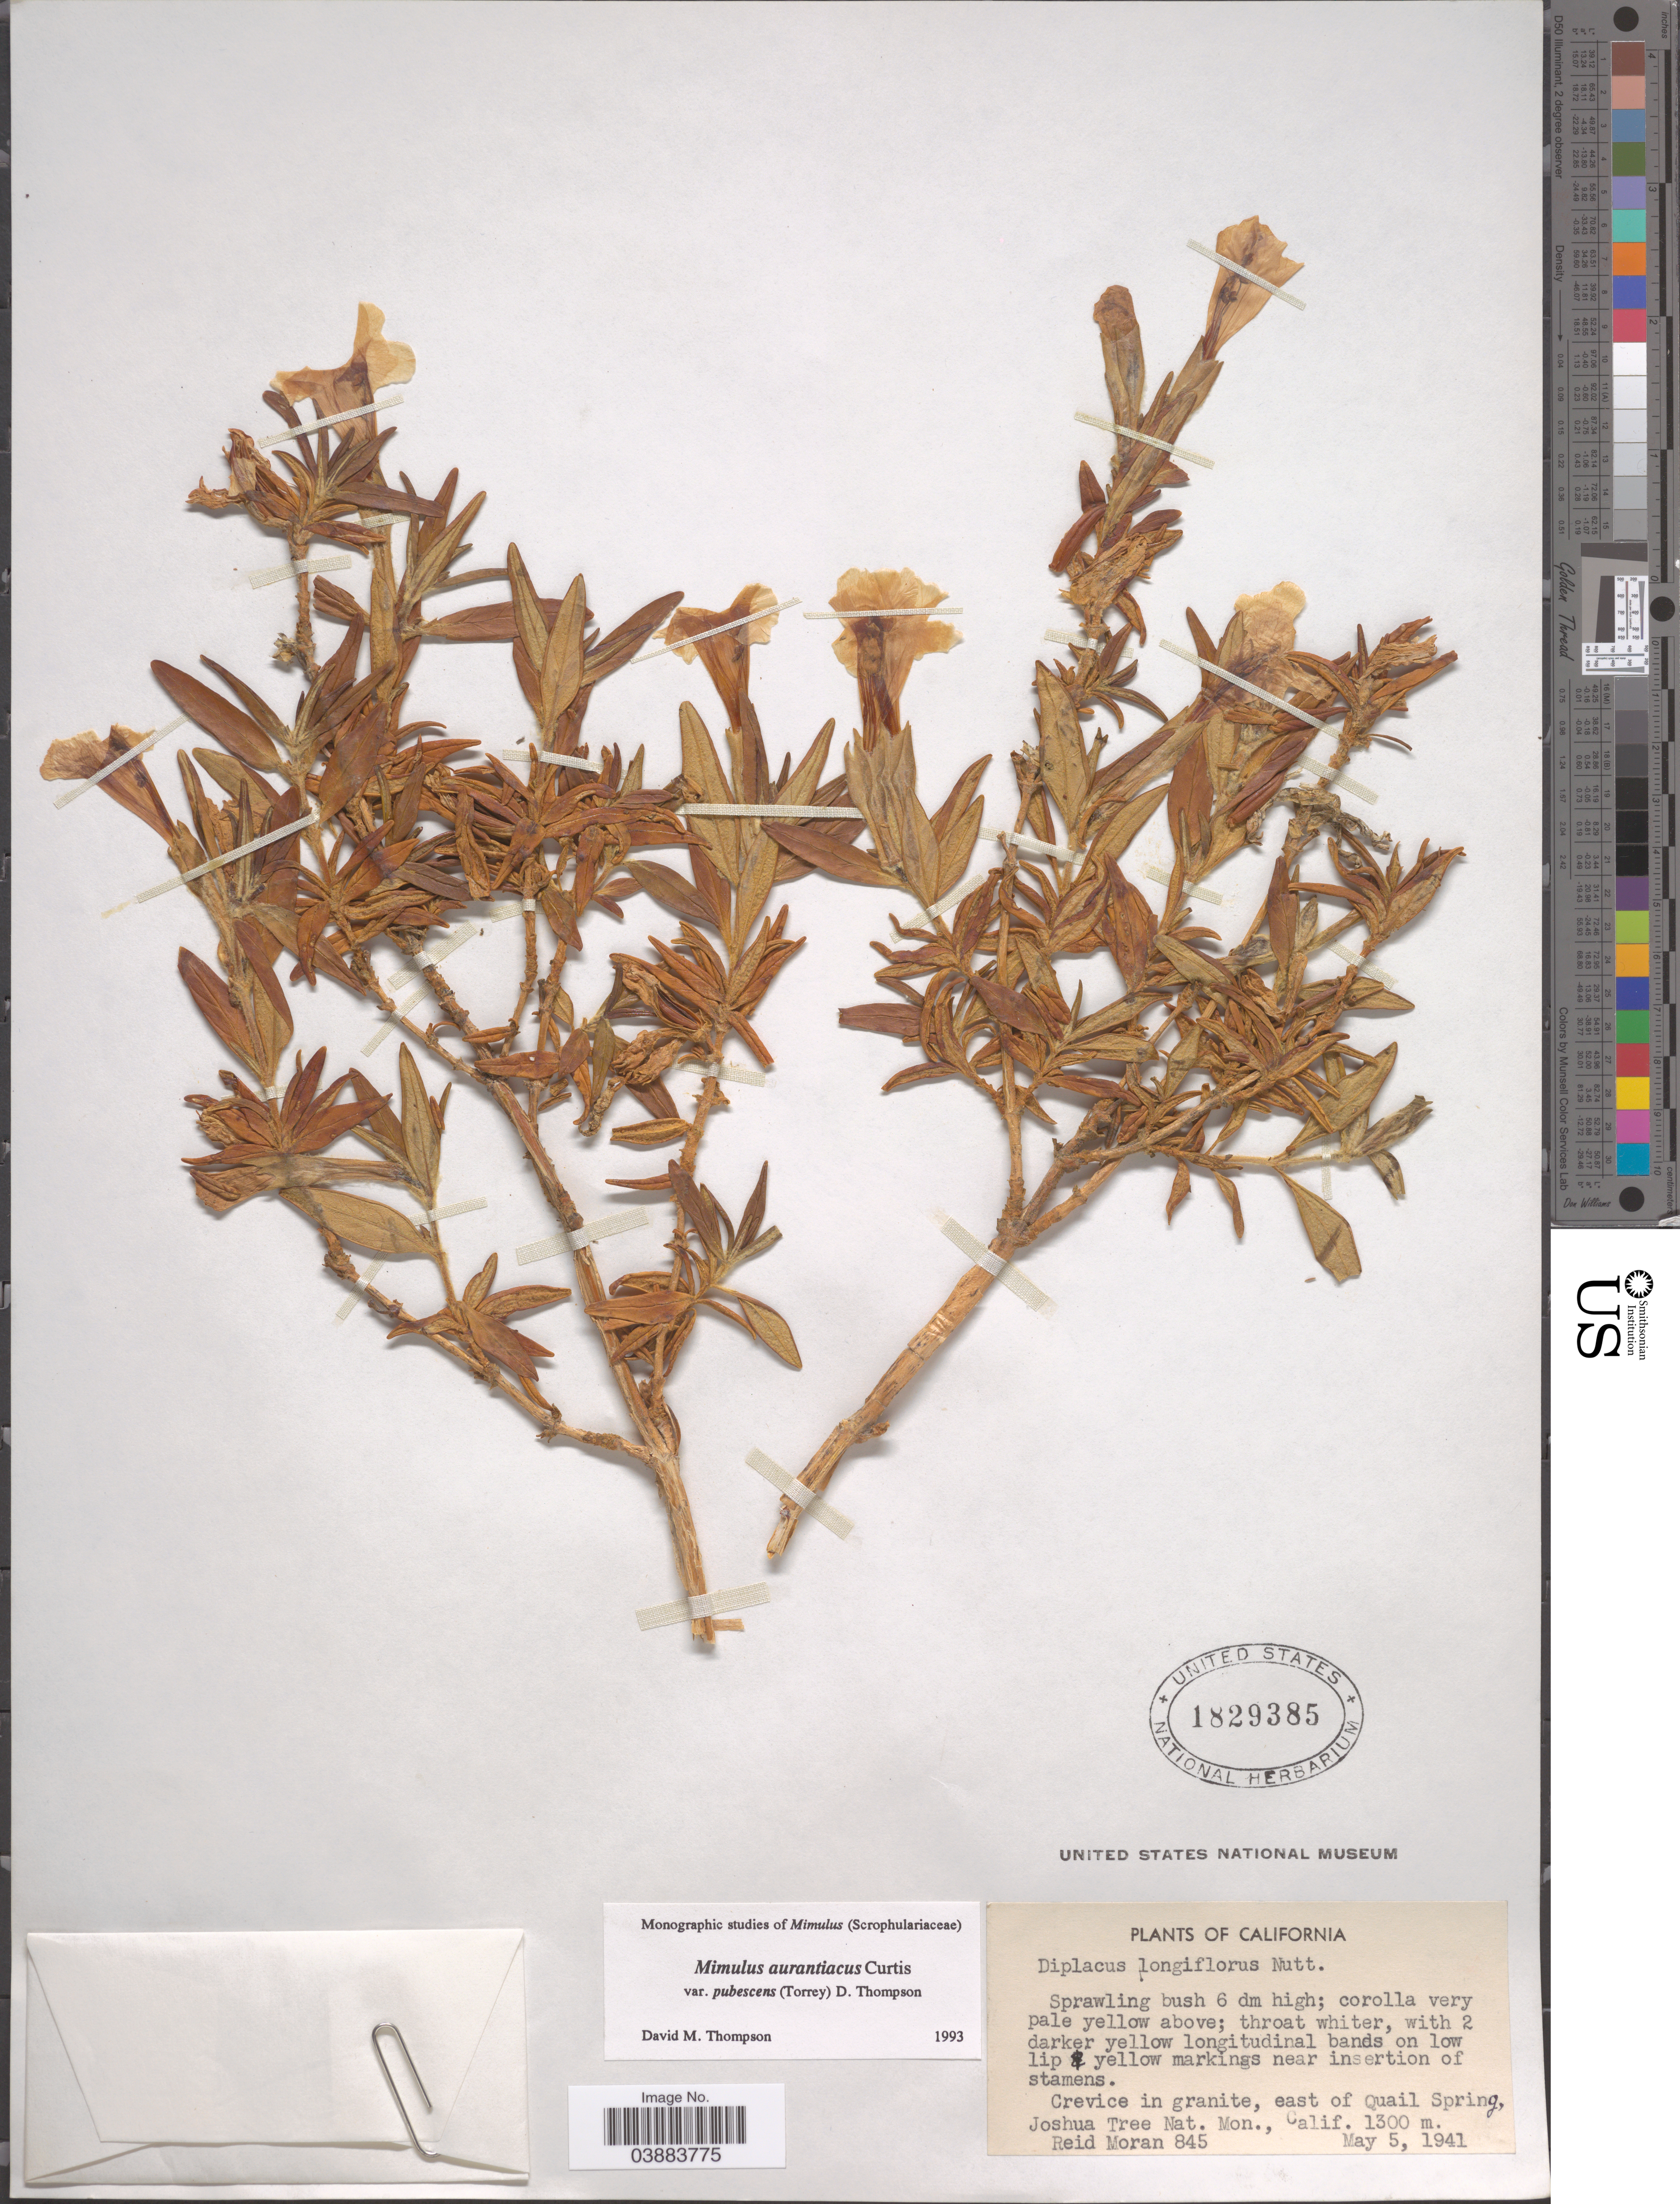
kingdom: Plantae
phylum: Tracheophyta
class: Magnoliopsida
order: Lamiales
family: Phrymaceae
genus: Diplacus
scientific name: Diplacus aurantiacus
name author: (Curtis) Jeps.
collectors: R. Moran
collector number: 845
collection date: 1941-05-05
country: United States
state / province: California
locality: Crevice in granite, east of Quail Spring, Joshua Tree Nat. Mon.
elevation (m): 1300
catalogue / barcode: US 1829385